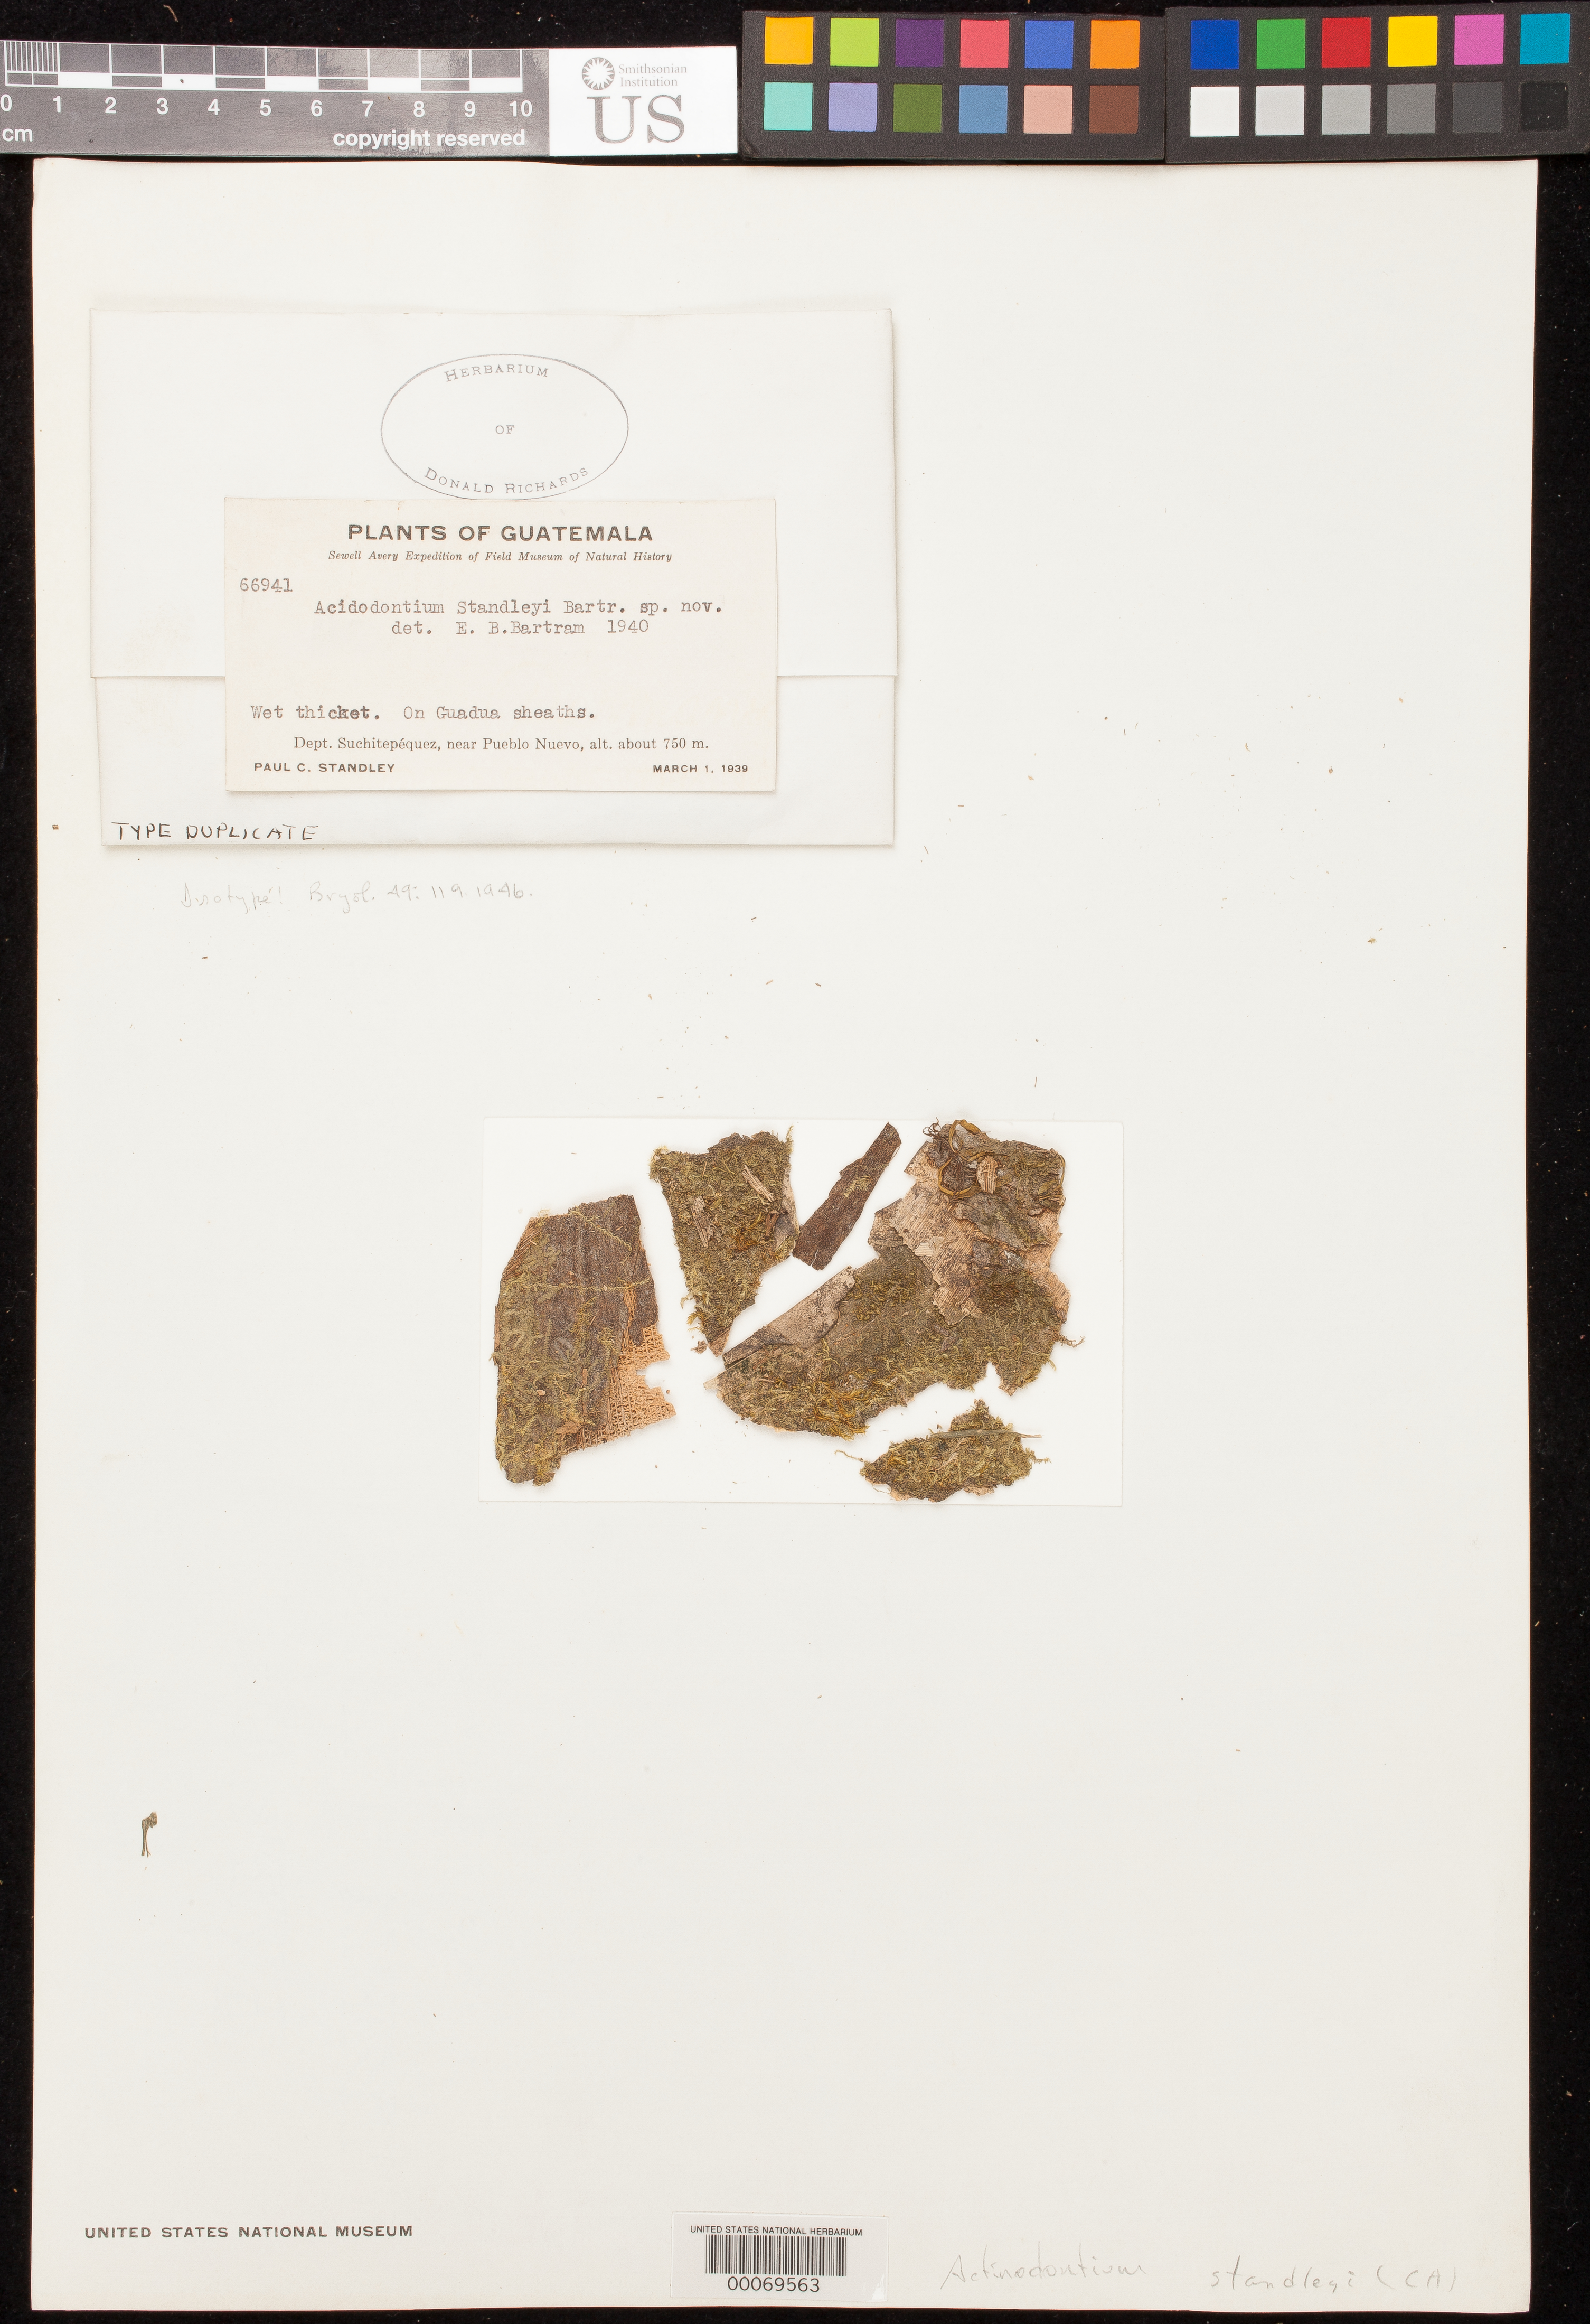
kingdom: Plantae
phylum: Bryophyta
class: Bryopsida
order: Bryales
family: Bryaceae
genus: Acidodontium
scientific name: Acidodontium standleyi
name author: E.B. Bartram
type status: Isotype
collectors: P. C. Standley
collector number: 66941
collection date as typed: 01 Mar 1939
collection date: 1939-03-01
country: Guatemala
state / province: Suchitepéquez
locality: Near Pueblo Nuevo.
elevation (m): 750